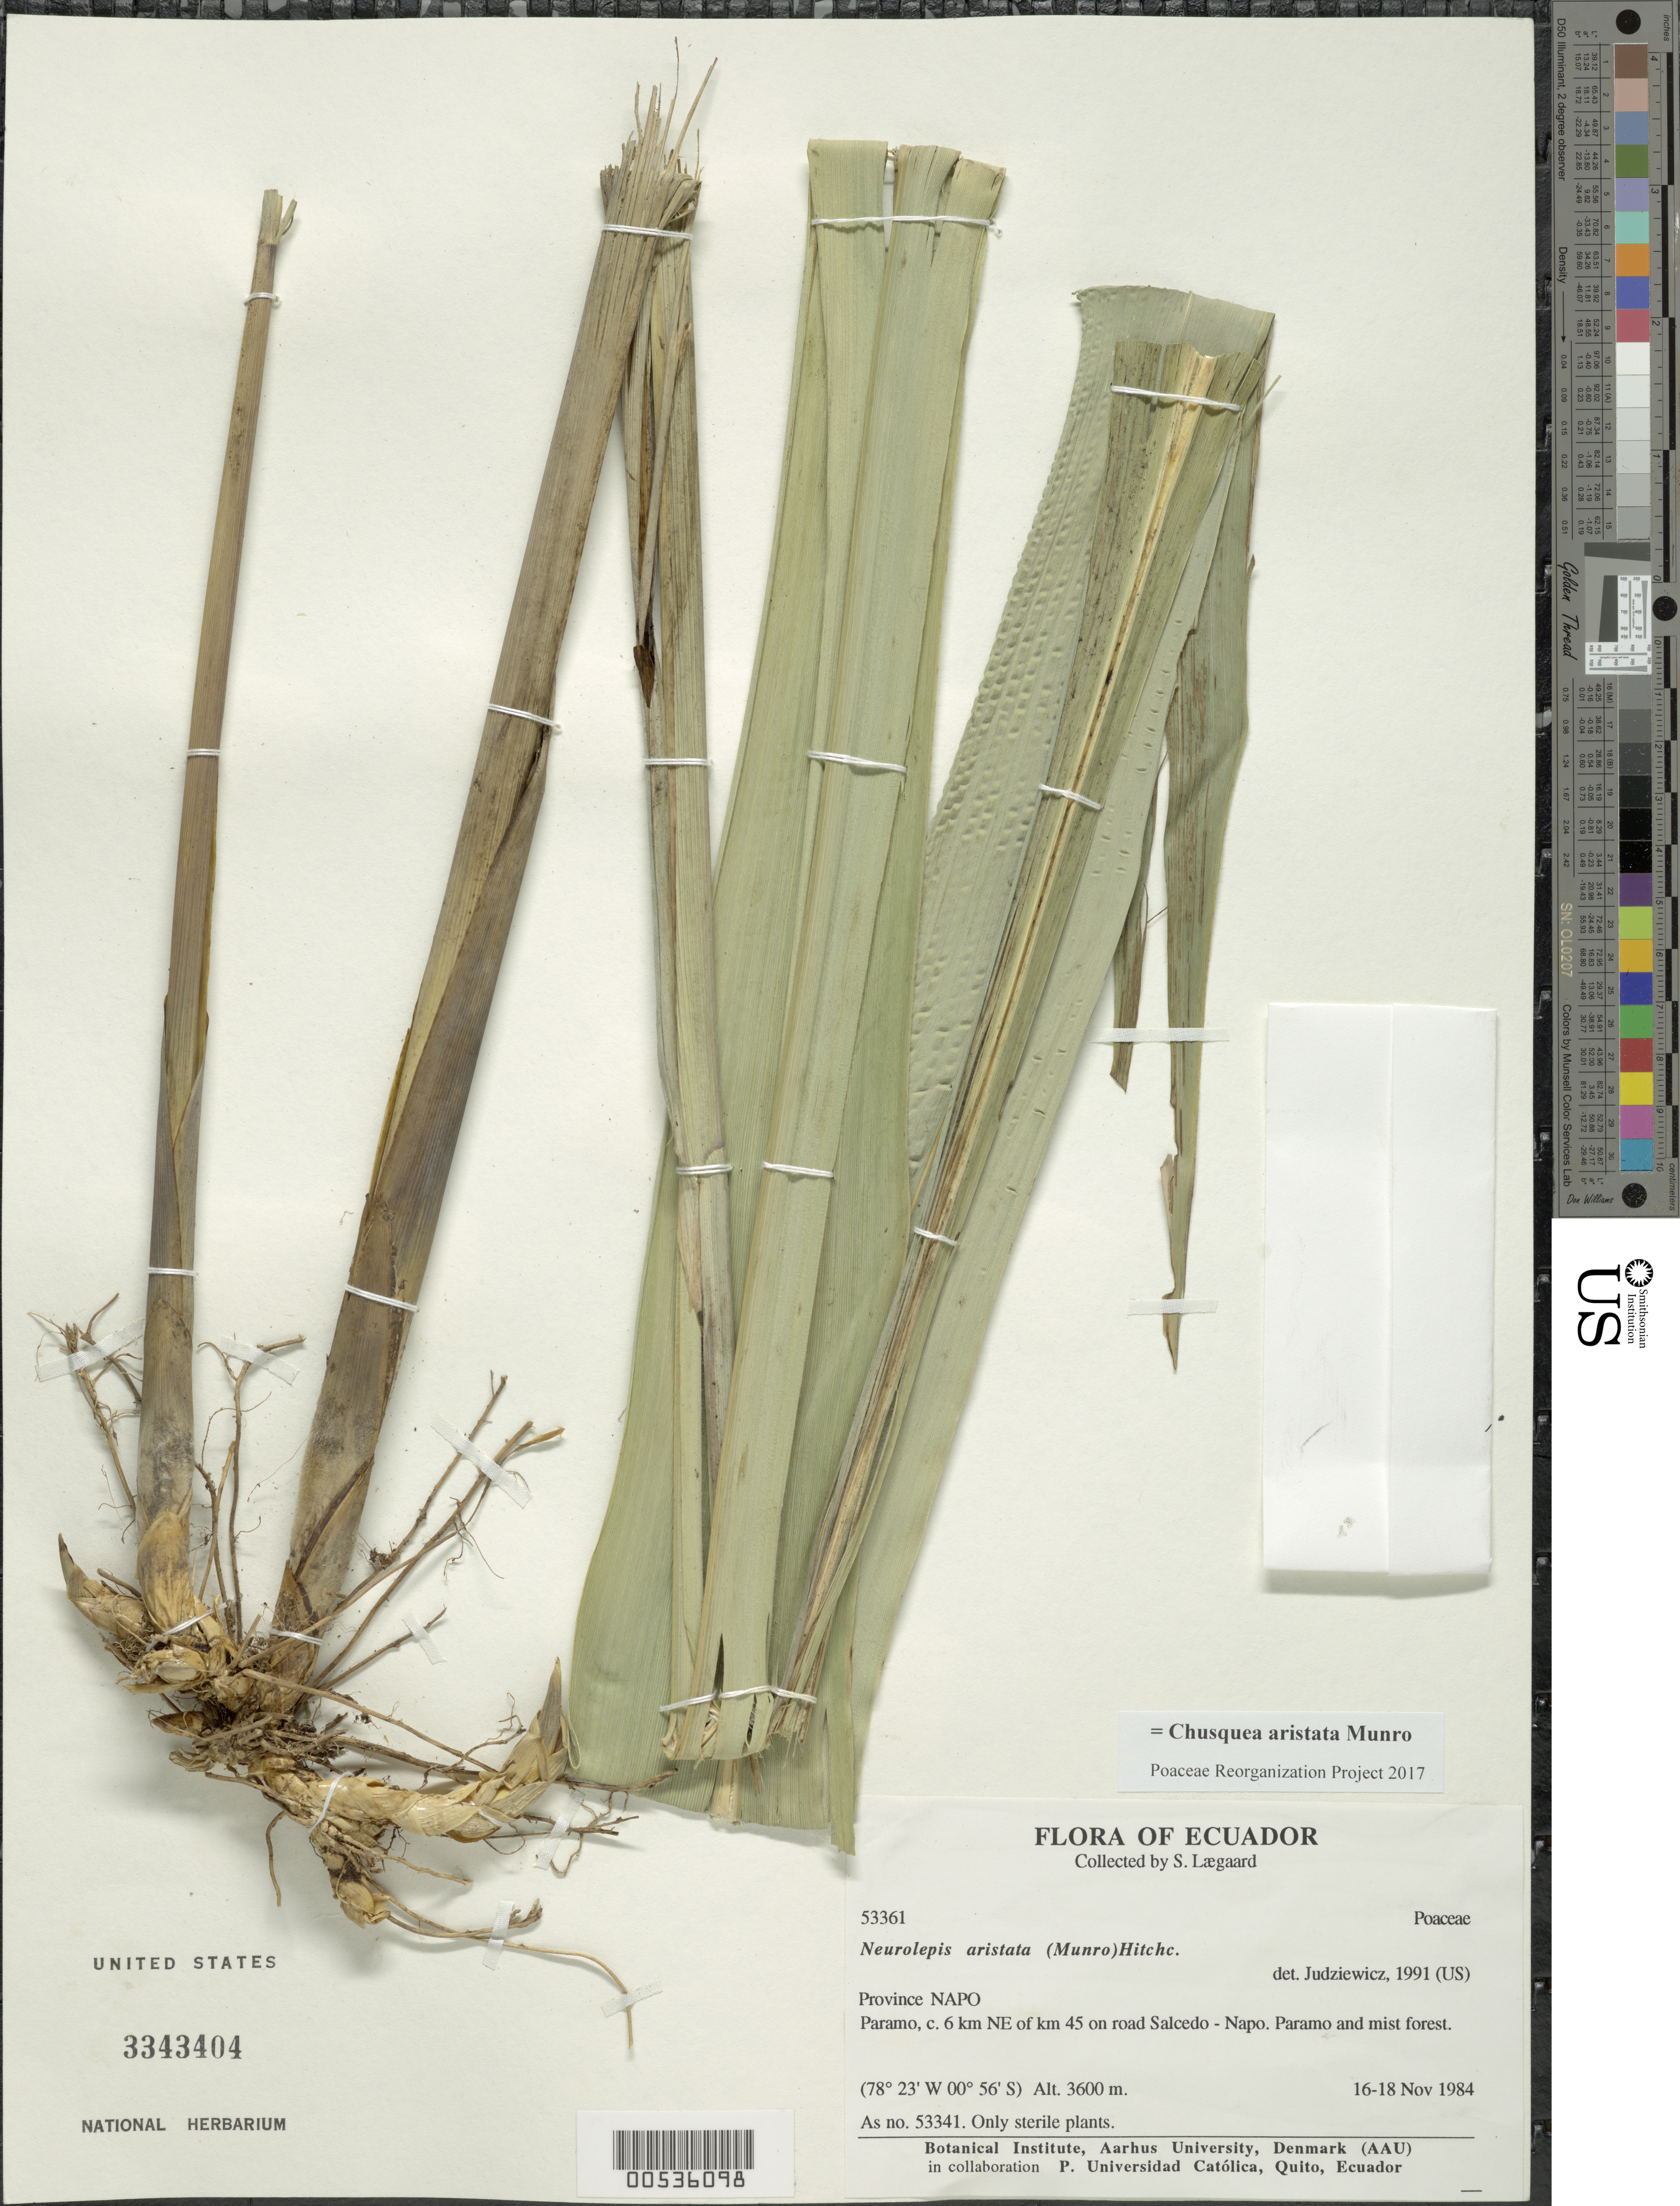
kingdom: Plantae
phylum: Tracheophyta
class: Liliopsida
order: Poales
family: Poaceae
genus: Chusquea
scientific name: Chusquea aristata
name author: Munro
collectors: S. Lægaard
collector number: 53361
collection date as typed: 16 Nov 1984 to 18 Nov 1984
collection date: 1984-11-16/1984-11-18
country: Ecuador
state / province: Napo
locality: NE of road salcedo - Napo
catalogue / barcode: US 3343404